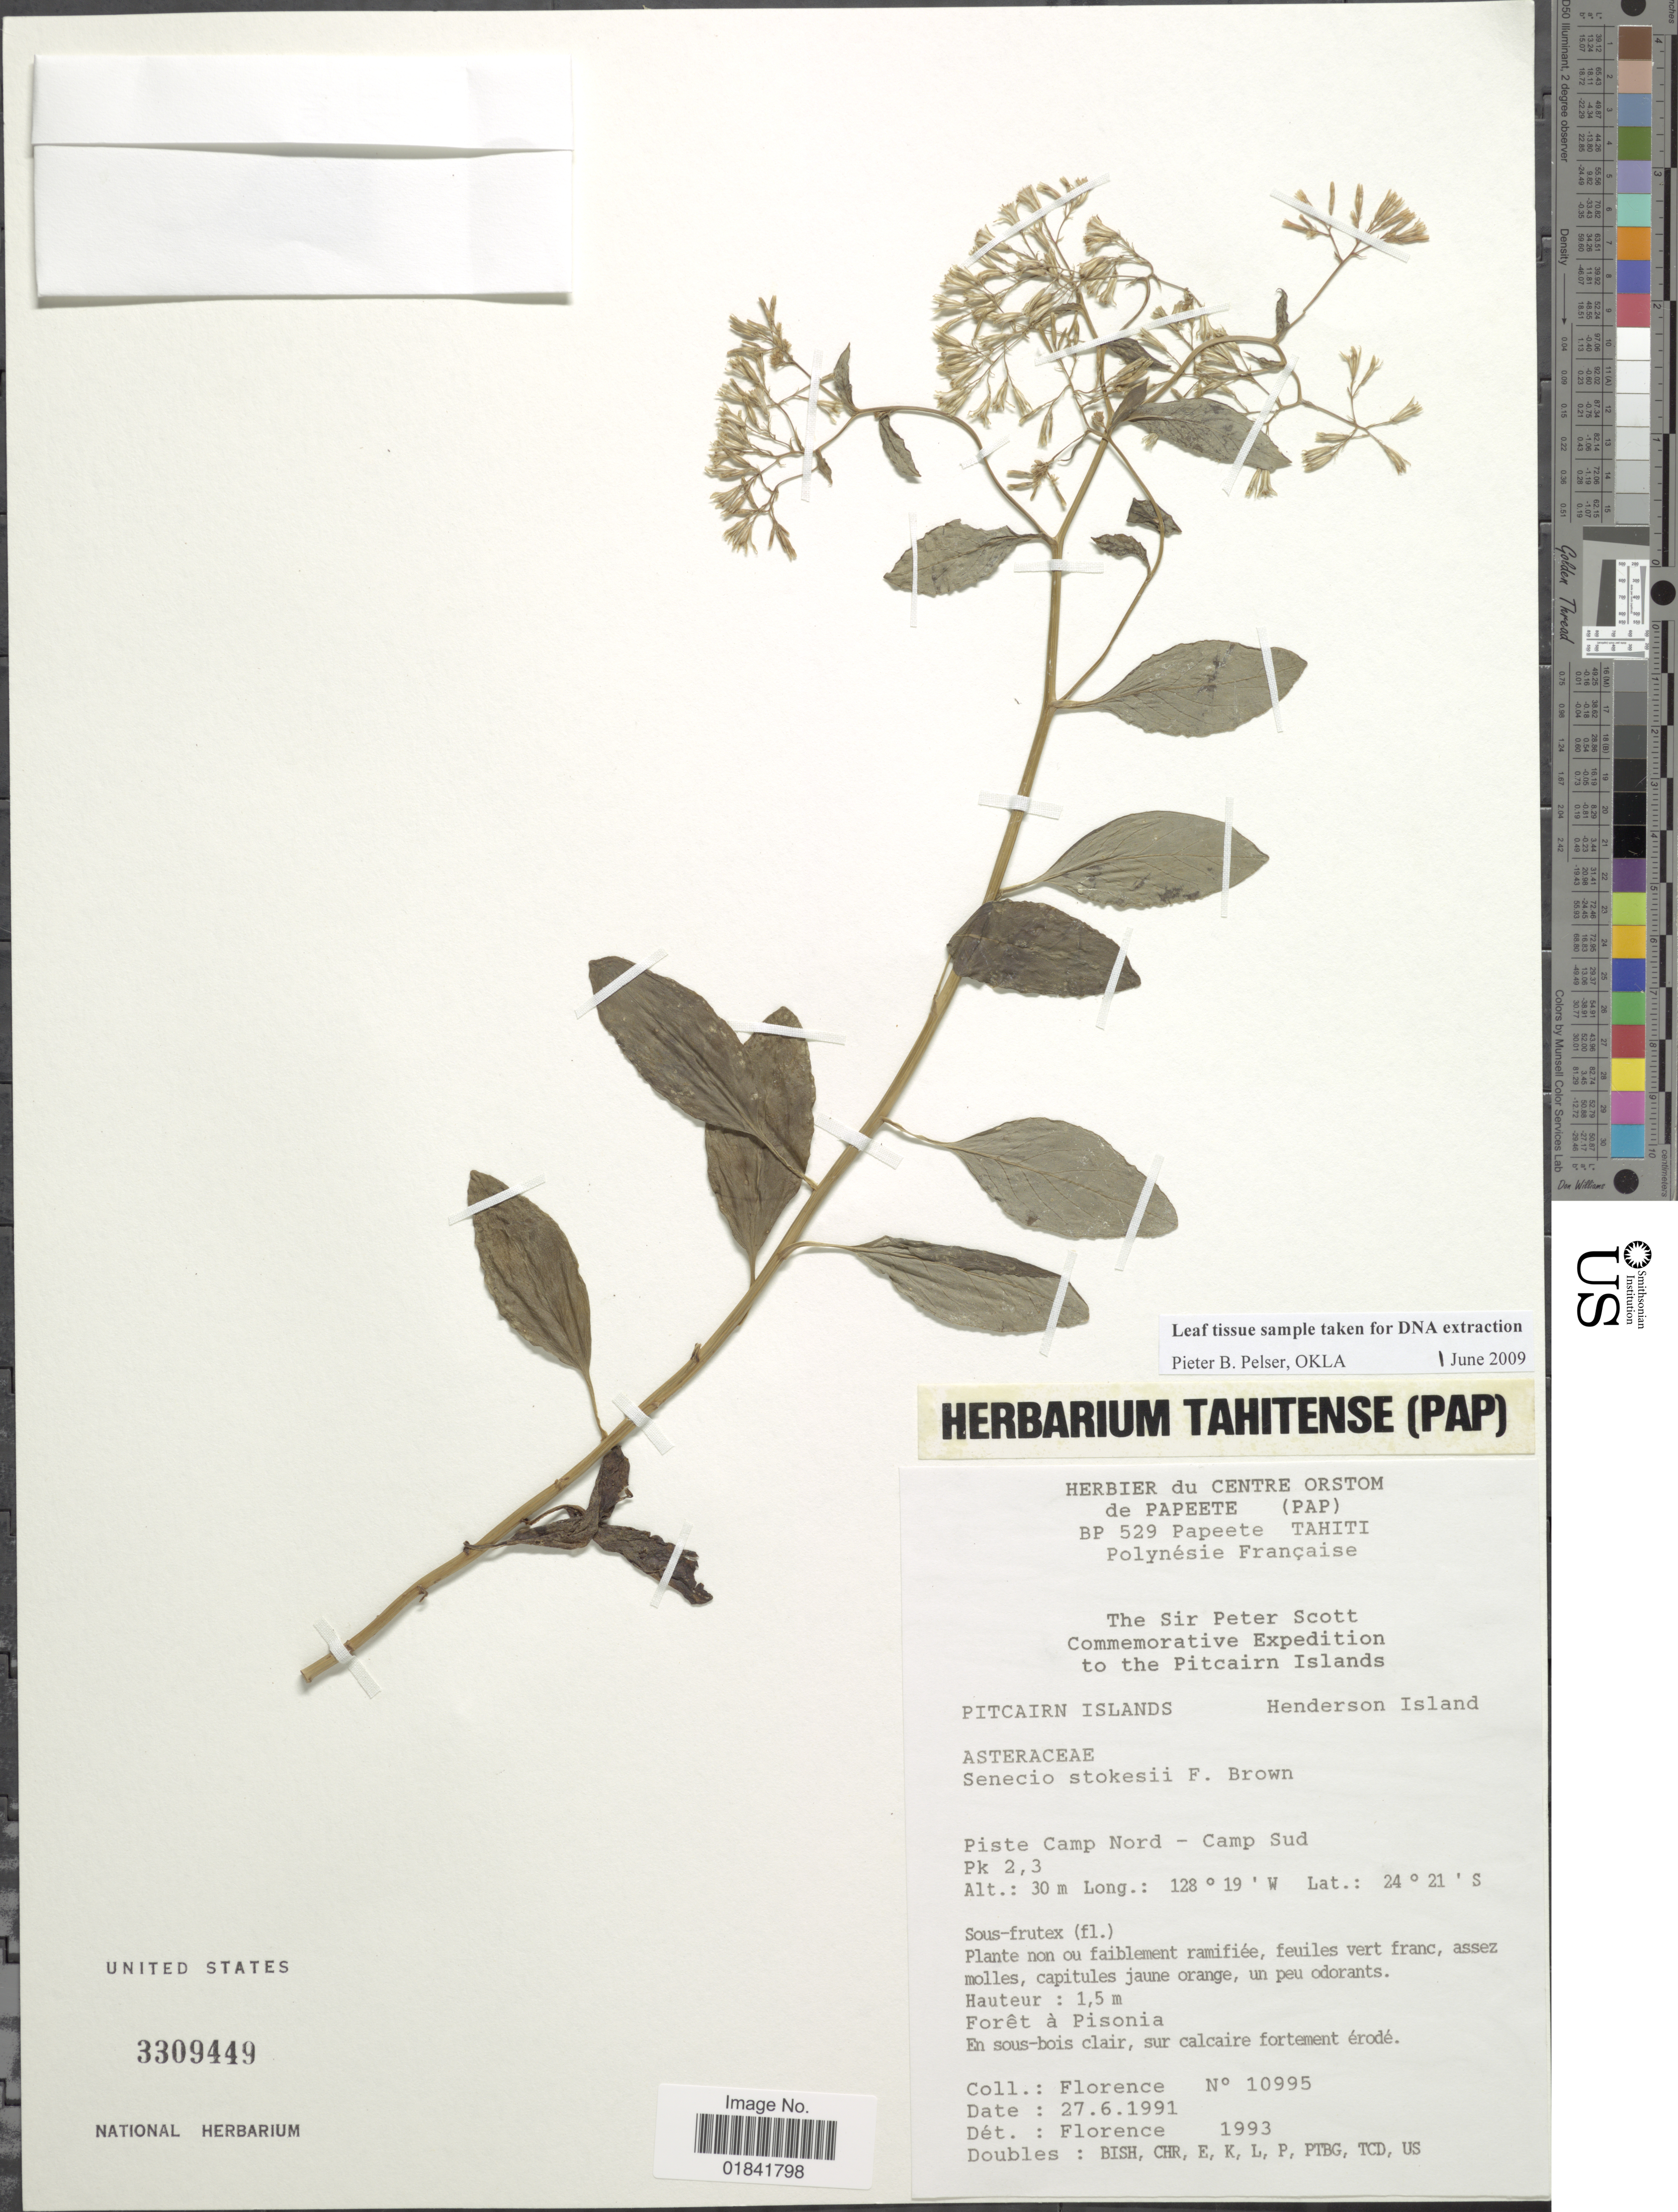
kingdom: Plantae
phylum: Tracheophyta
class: Magnoliopsida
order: Asterales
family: Asteraceae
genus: Senecio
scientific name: Senecio stokesii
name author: F. Br.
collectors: -. Florence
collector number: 10995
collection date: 1991-06-27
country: Pitcairn Islands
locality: Henderson Island, Piste Camp Nord- Camp Sud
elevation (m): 30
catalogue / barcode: US 3309449